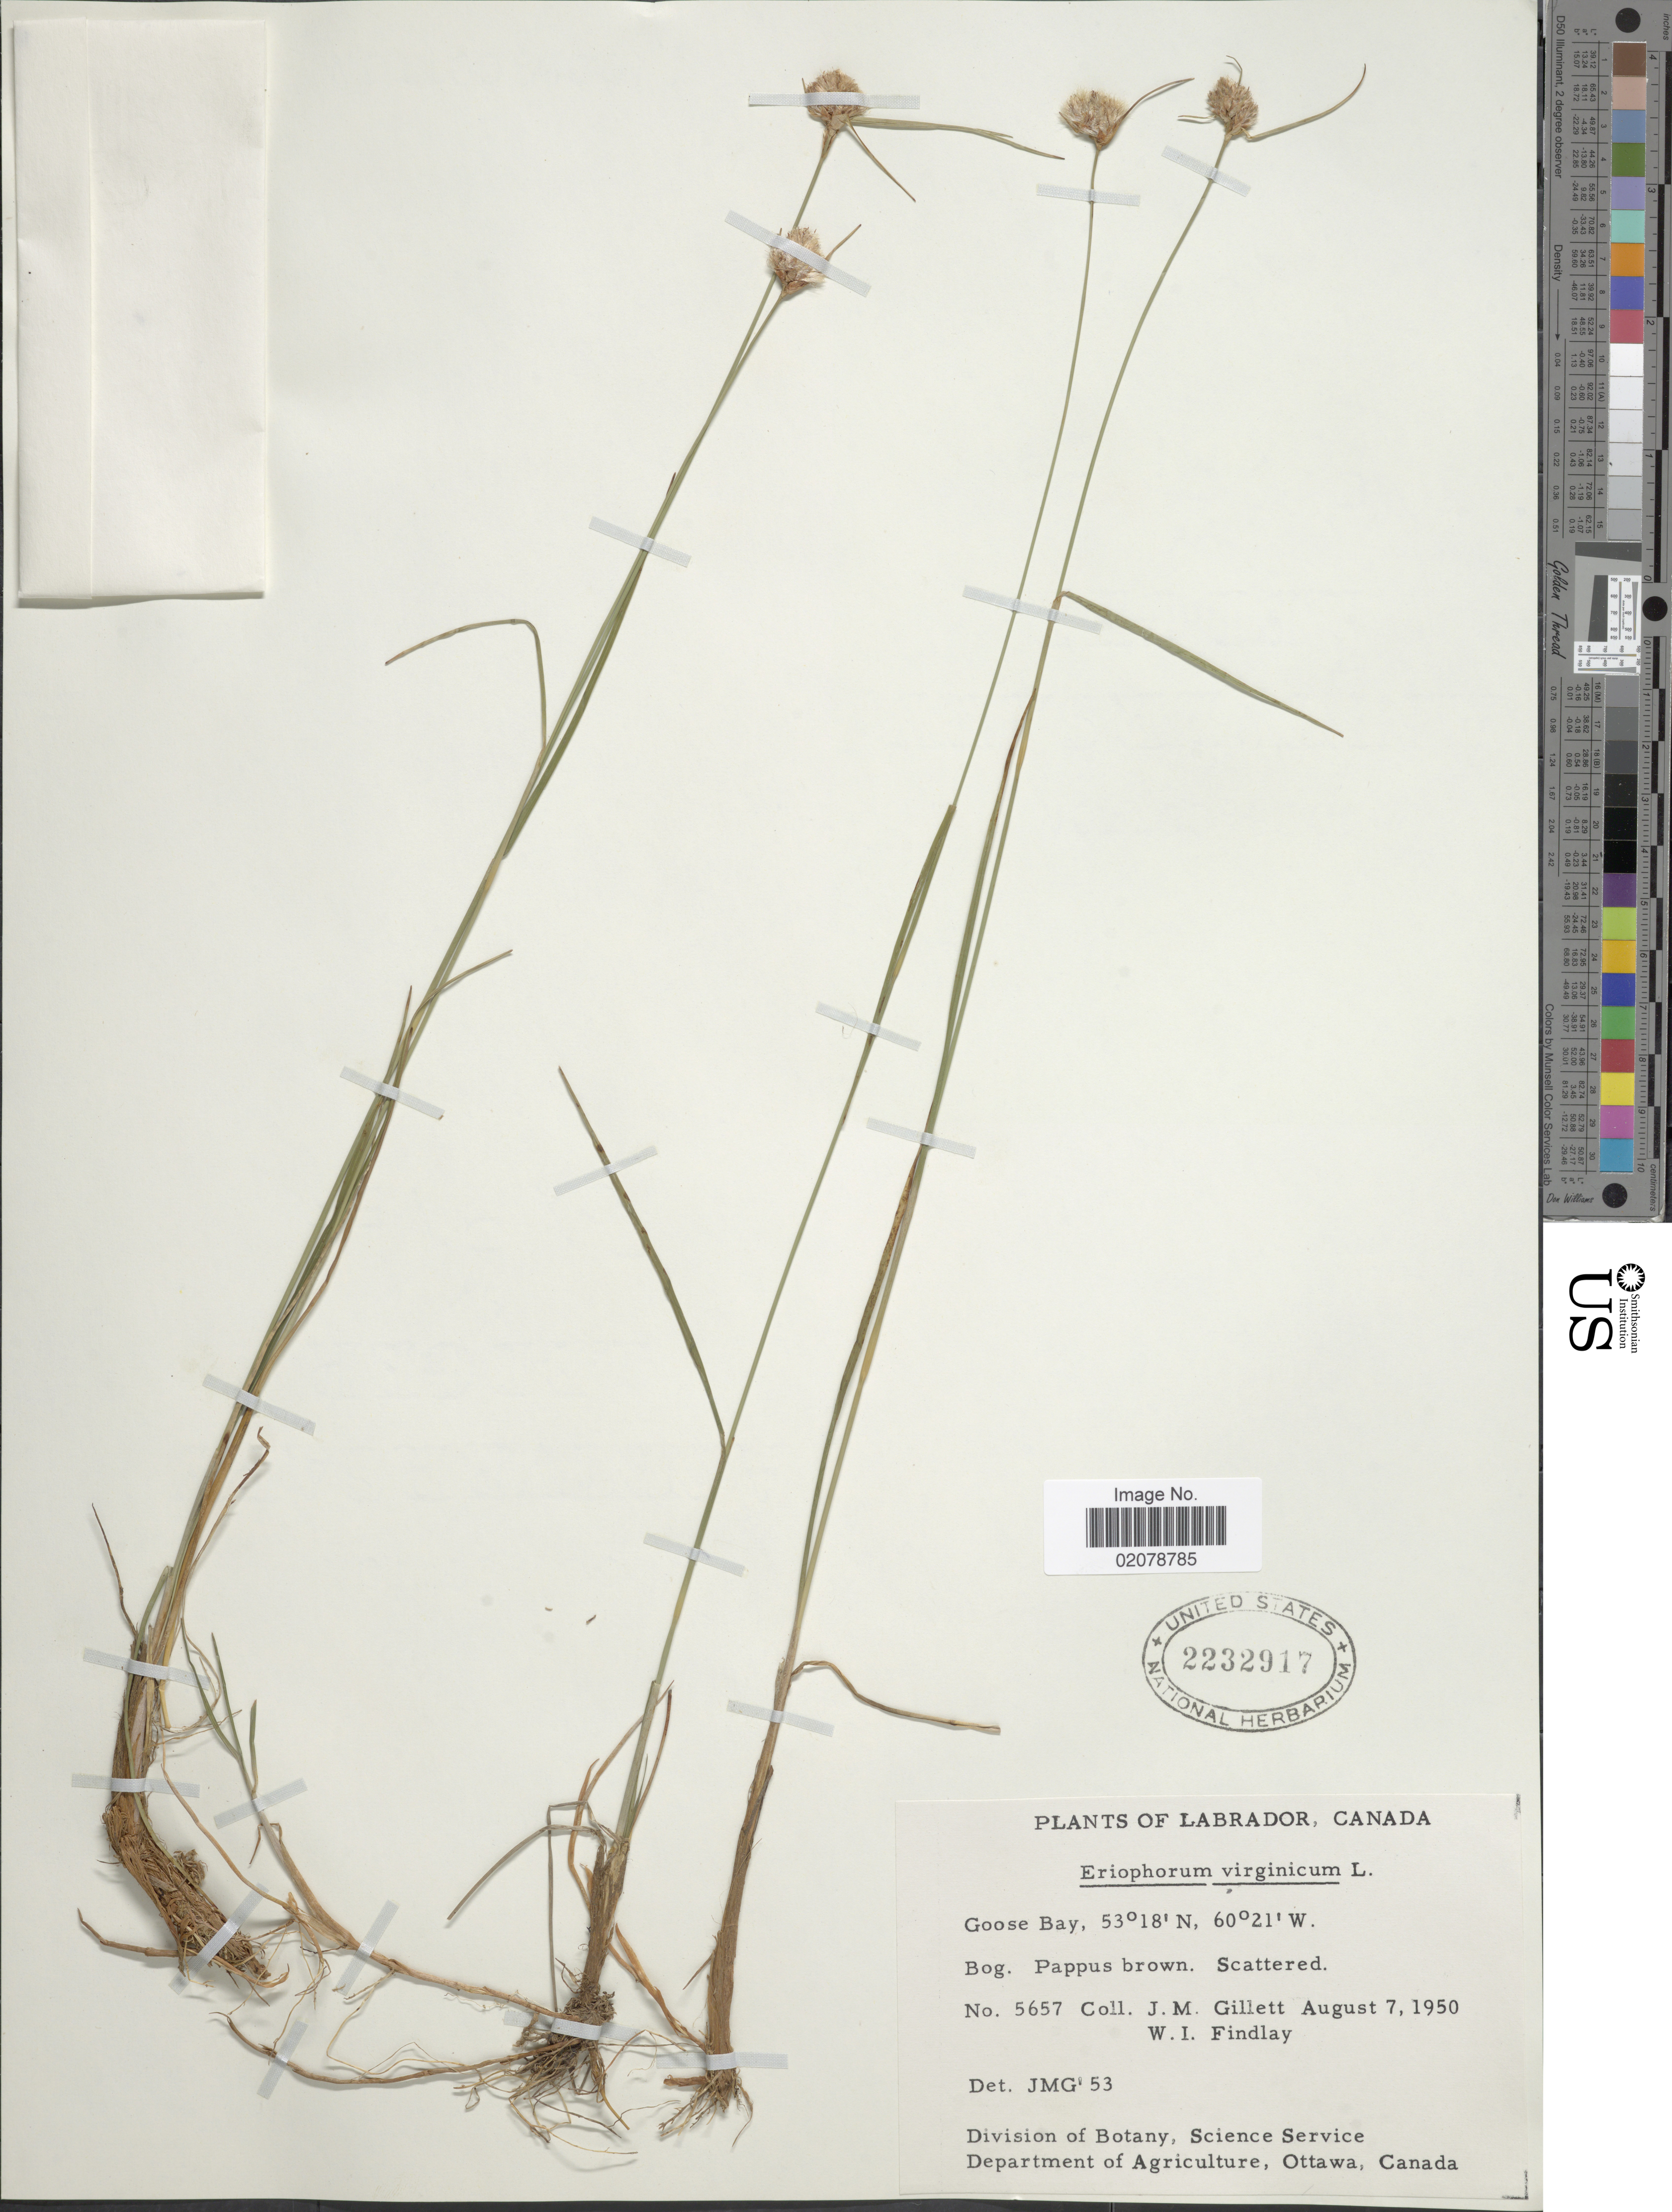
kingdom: Plantae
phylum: Tracheophyta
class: Liliopsida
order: Poales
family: Cyperaceae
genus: Eriophorum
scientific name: Eriophorum virginicum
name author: L.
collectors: J. M. Gillett & W. Findlay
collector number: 5657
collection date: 1950-08-07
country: Canada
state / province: Newfoundland and Labrador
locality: Labrador. Goose Bay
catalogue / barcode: US 2232917